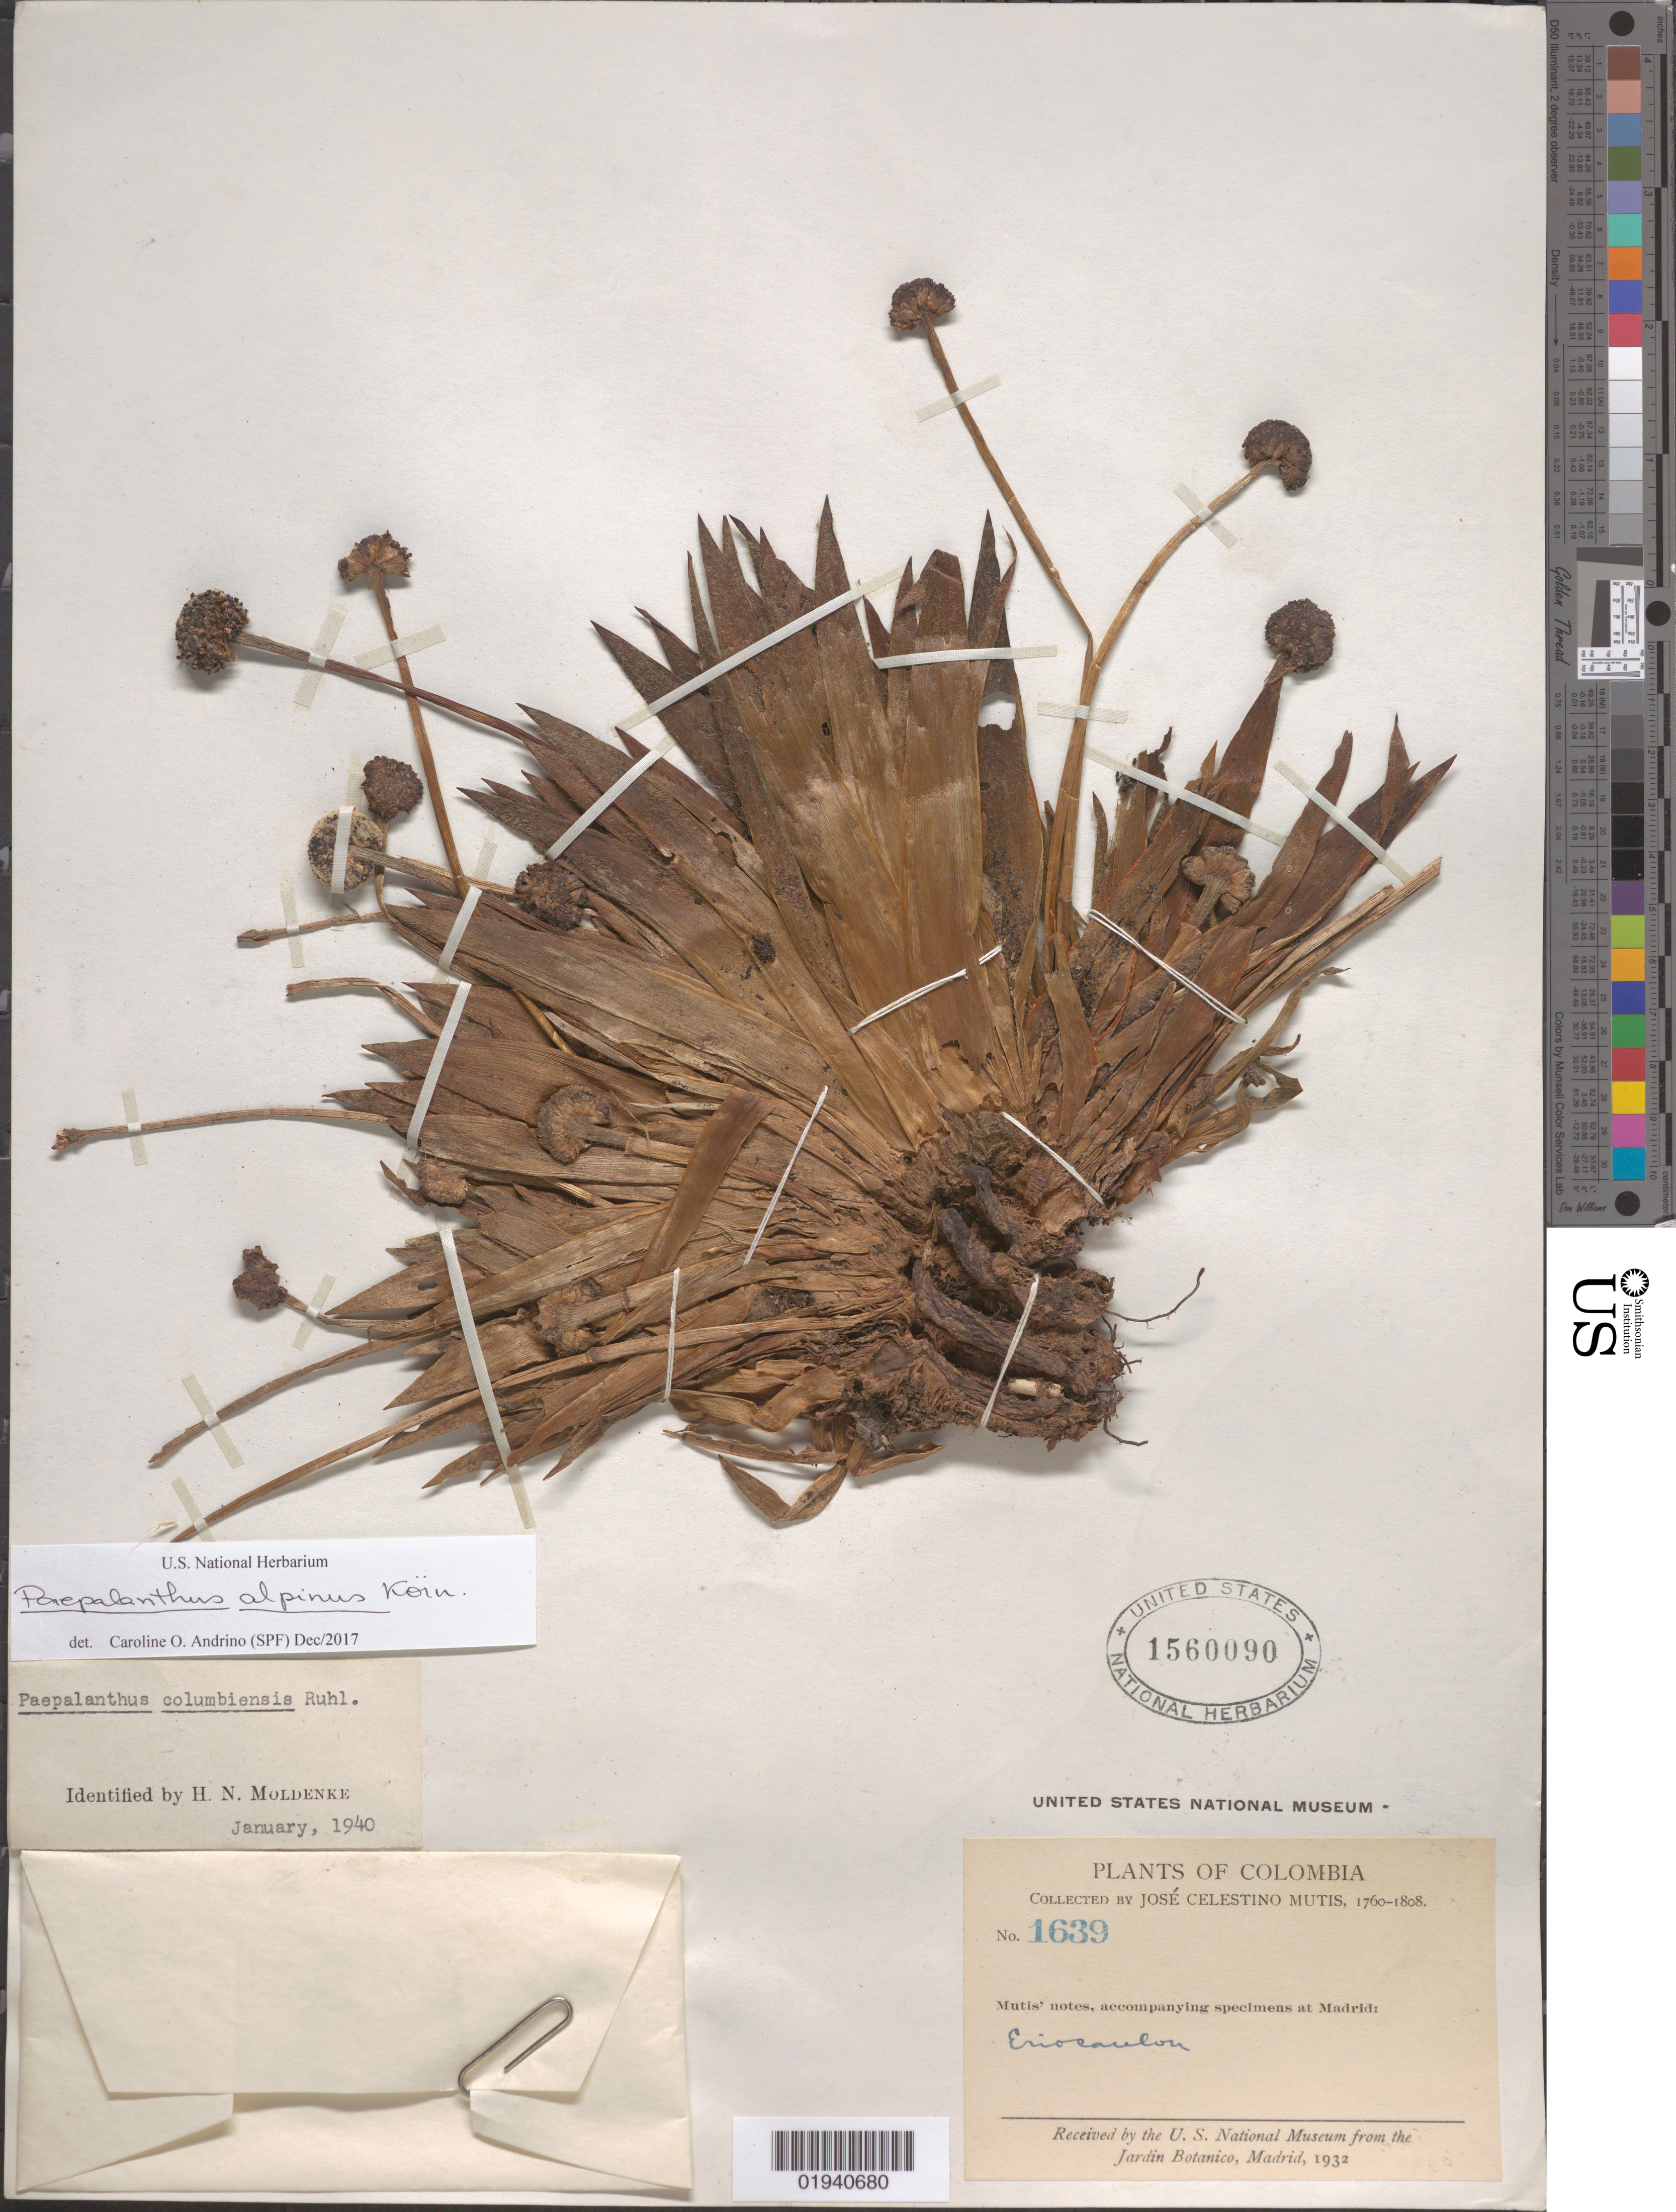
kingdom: Plantae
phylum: Tracheophyta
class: Liliopsida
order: Poales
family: Eriocaulaceae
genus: Paepalanthus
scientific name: Paepalanthus alpinus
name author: Körn.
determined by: Andrino, C. O.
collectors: C. Mutis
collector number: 1639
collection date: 1760/1808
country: Colombia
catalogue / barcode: US 1560090